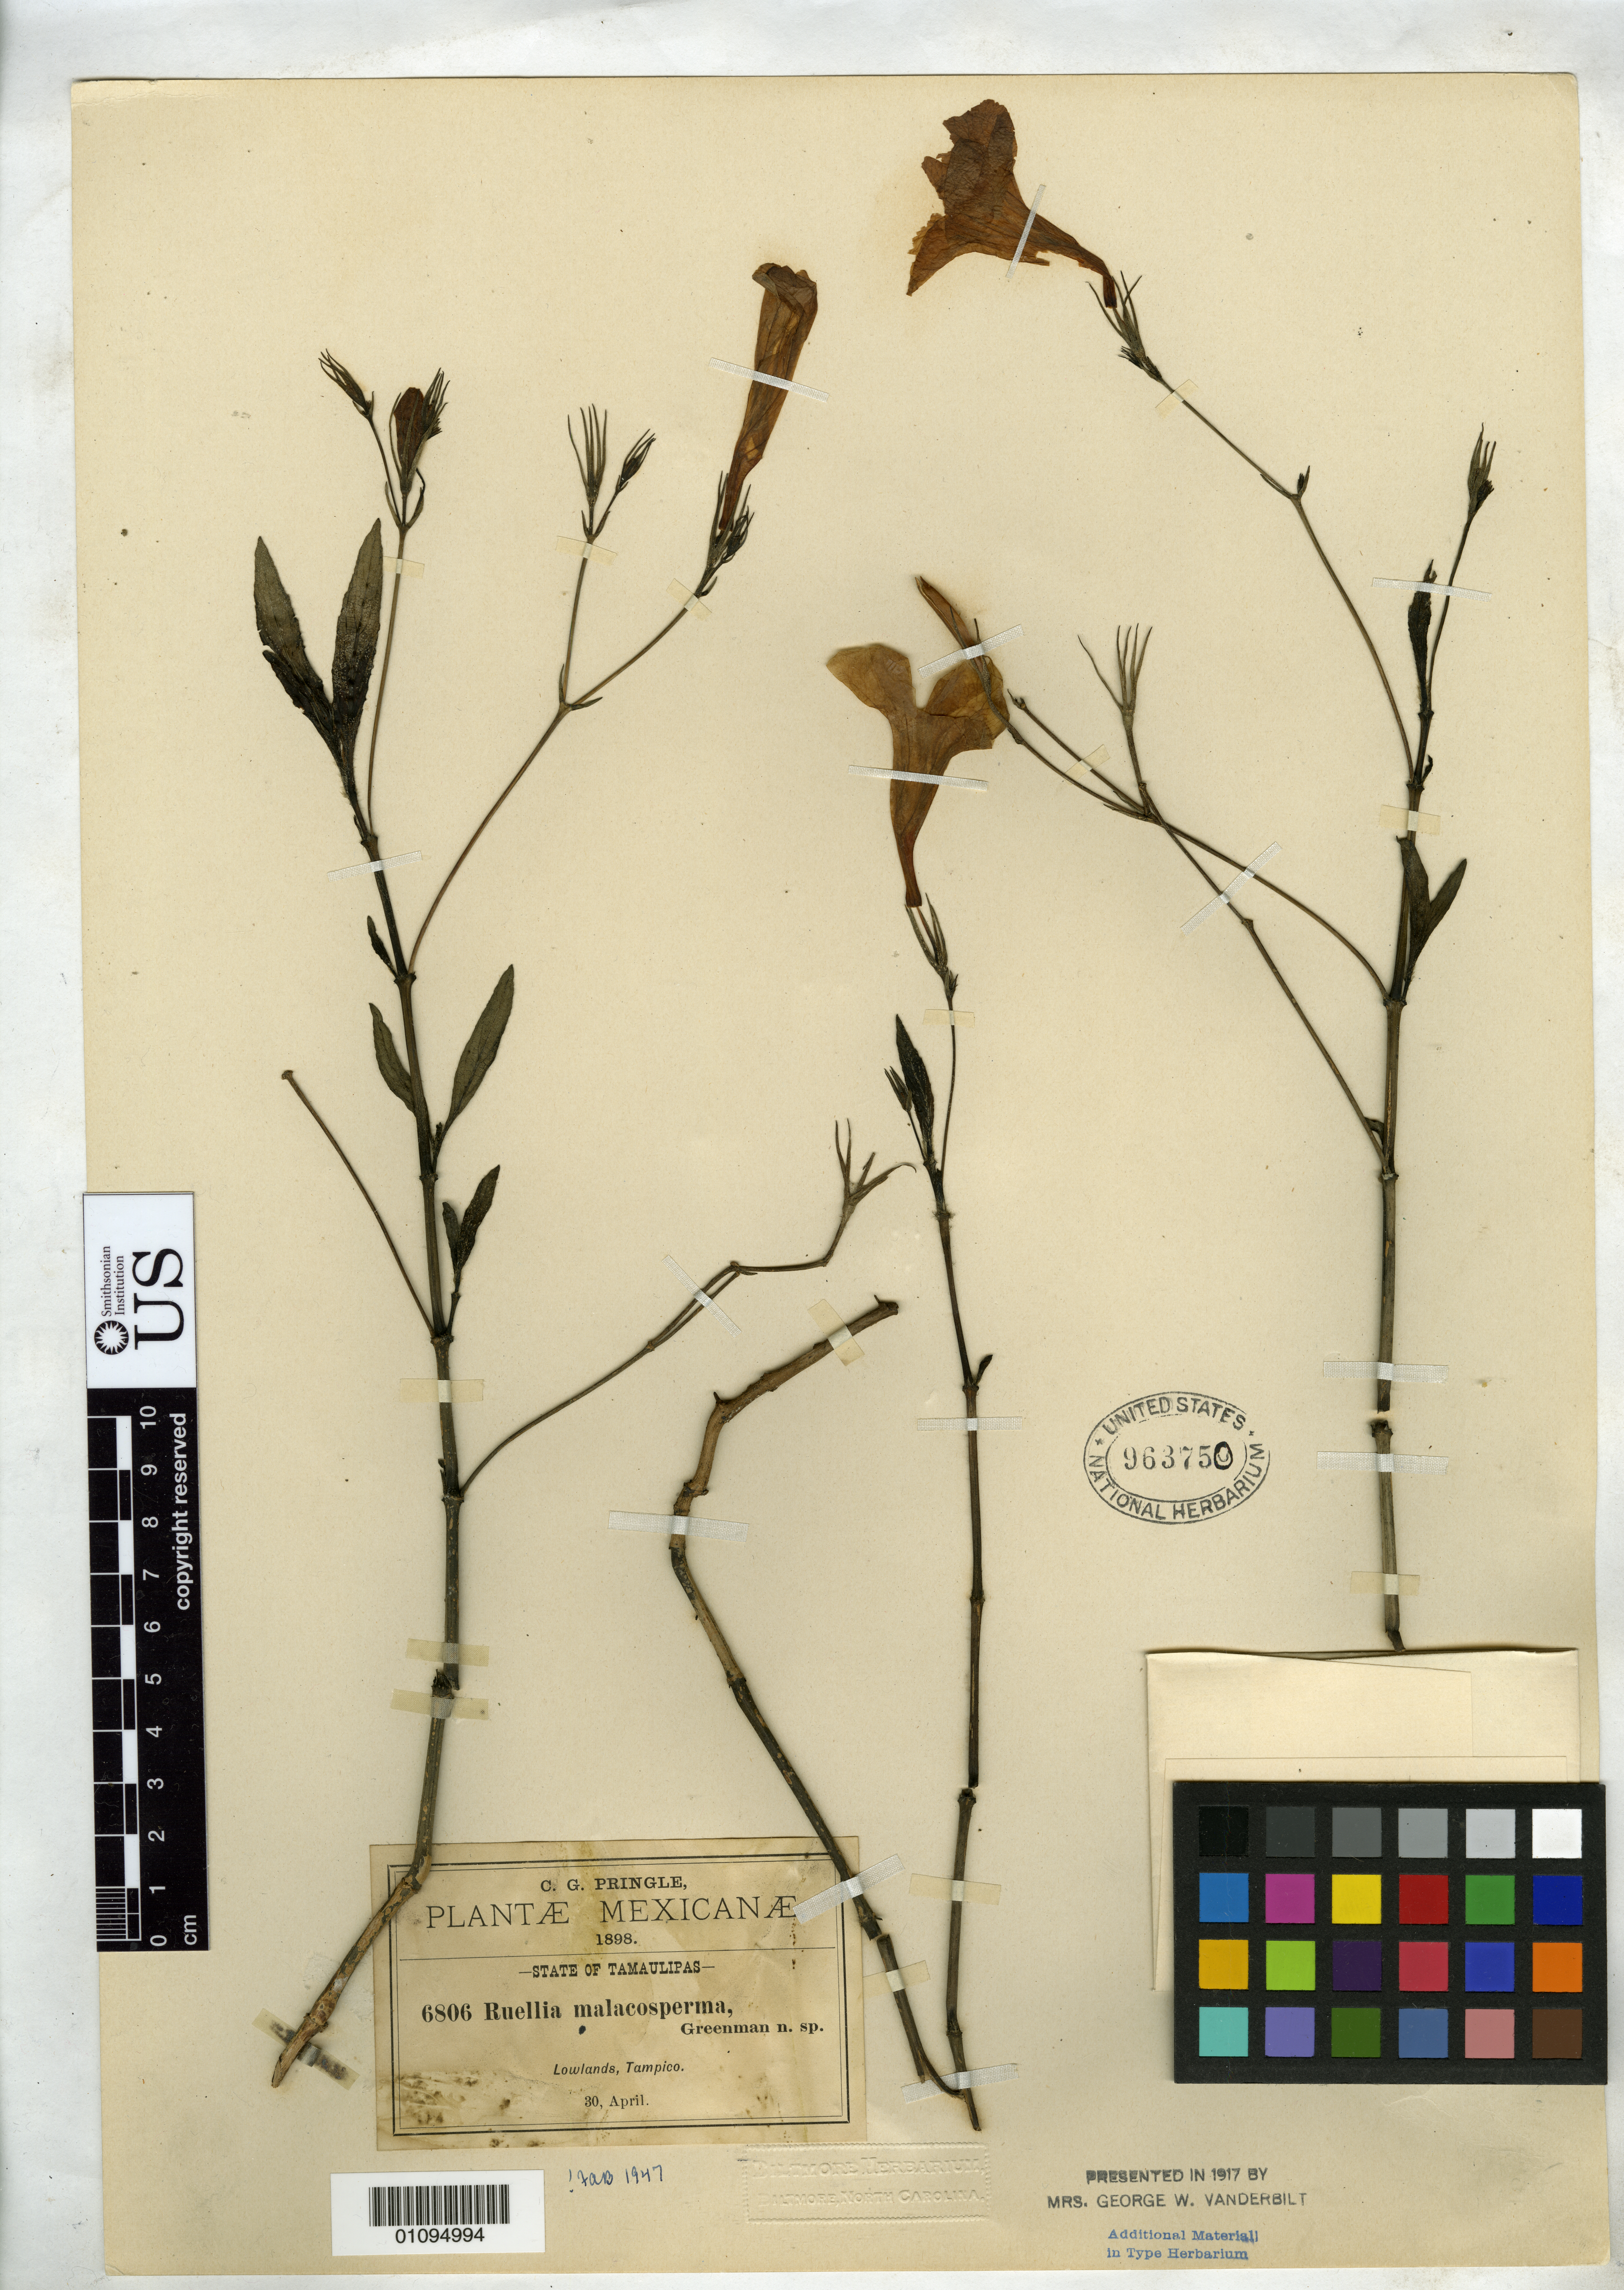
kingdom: Plantae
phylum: Tracheophyta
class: Magnoliopsida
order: Lamiales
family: Acanthaceae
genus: Ruellia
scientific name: Ruellia malacosperma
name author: Greenm.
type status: Isosyntype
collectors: C. G. Pringle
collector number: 6806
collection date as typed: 30 Apr 1898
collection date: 1898-04-30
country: Mexico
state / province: Tamaulipas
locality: Tampico.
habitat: Lowlands.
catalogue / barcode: US 963750